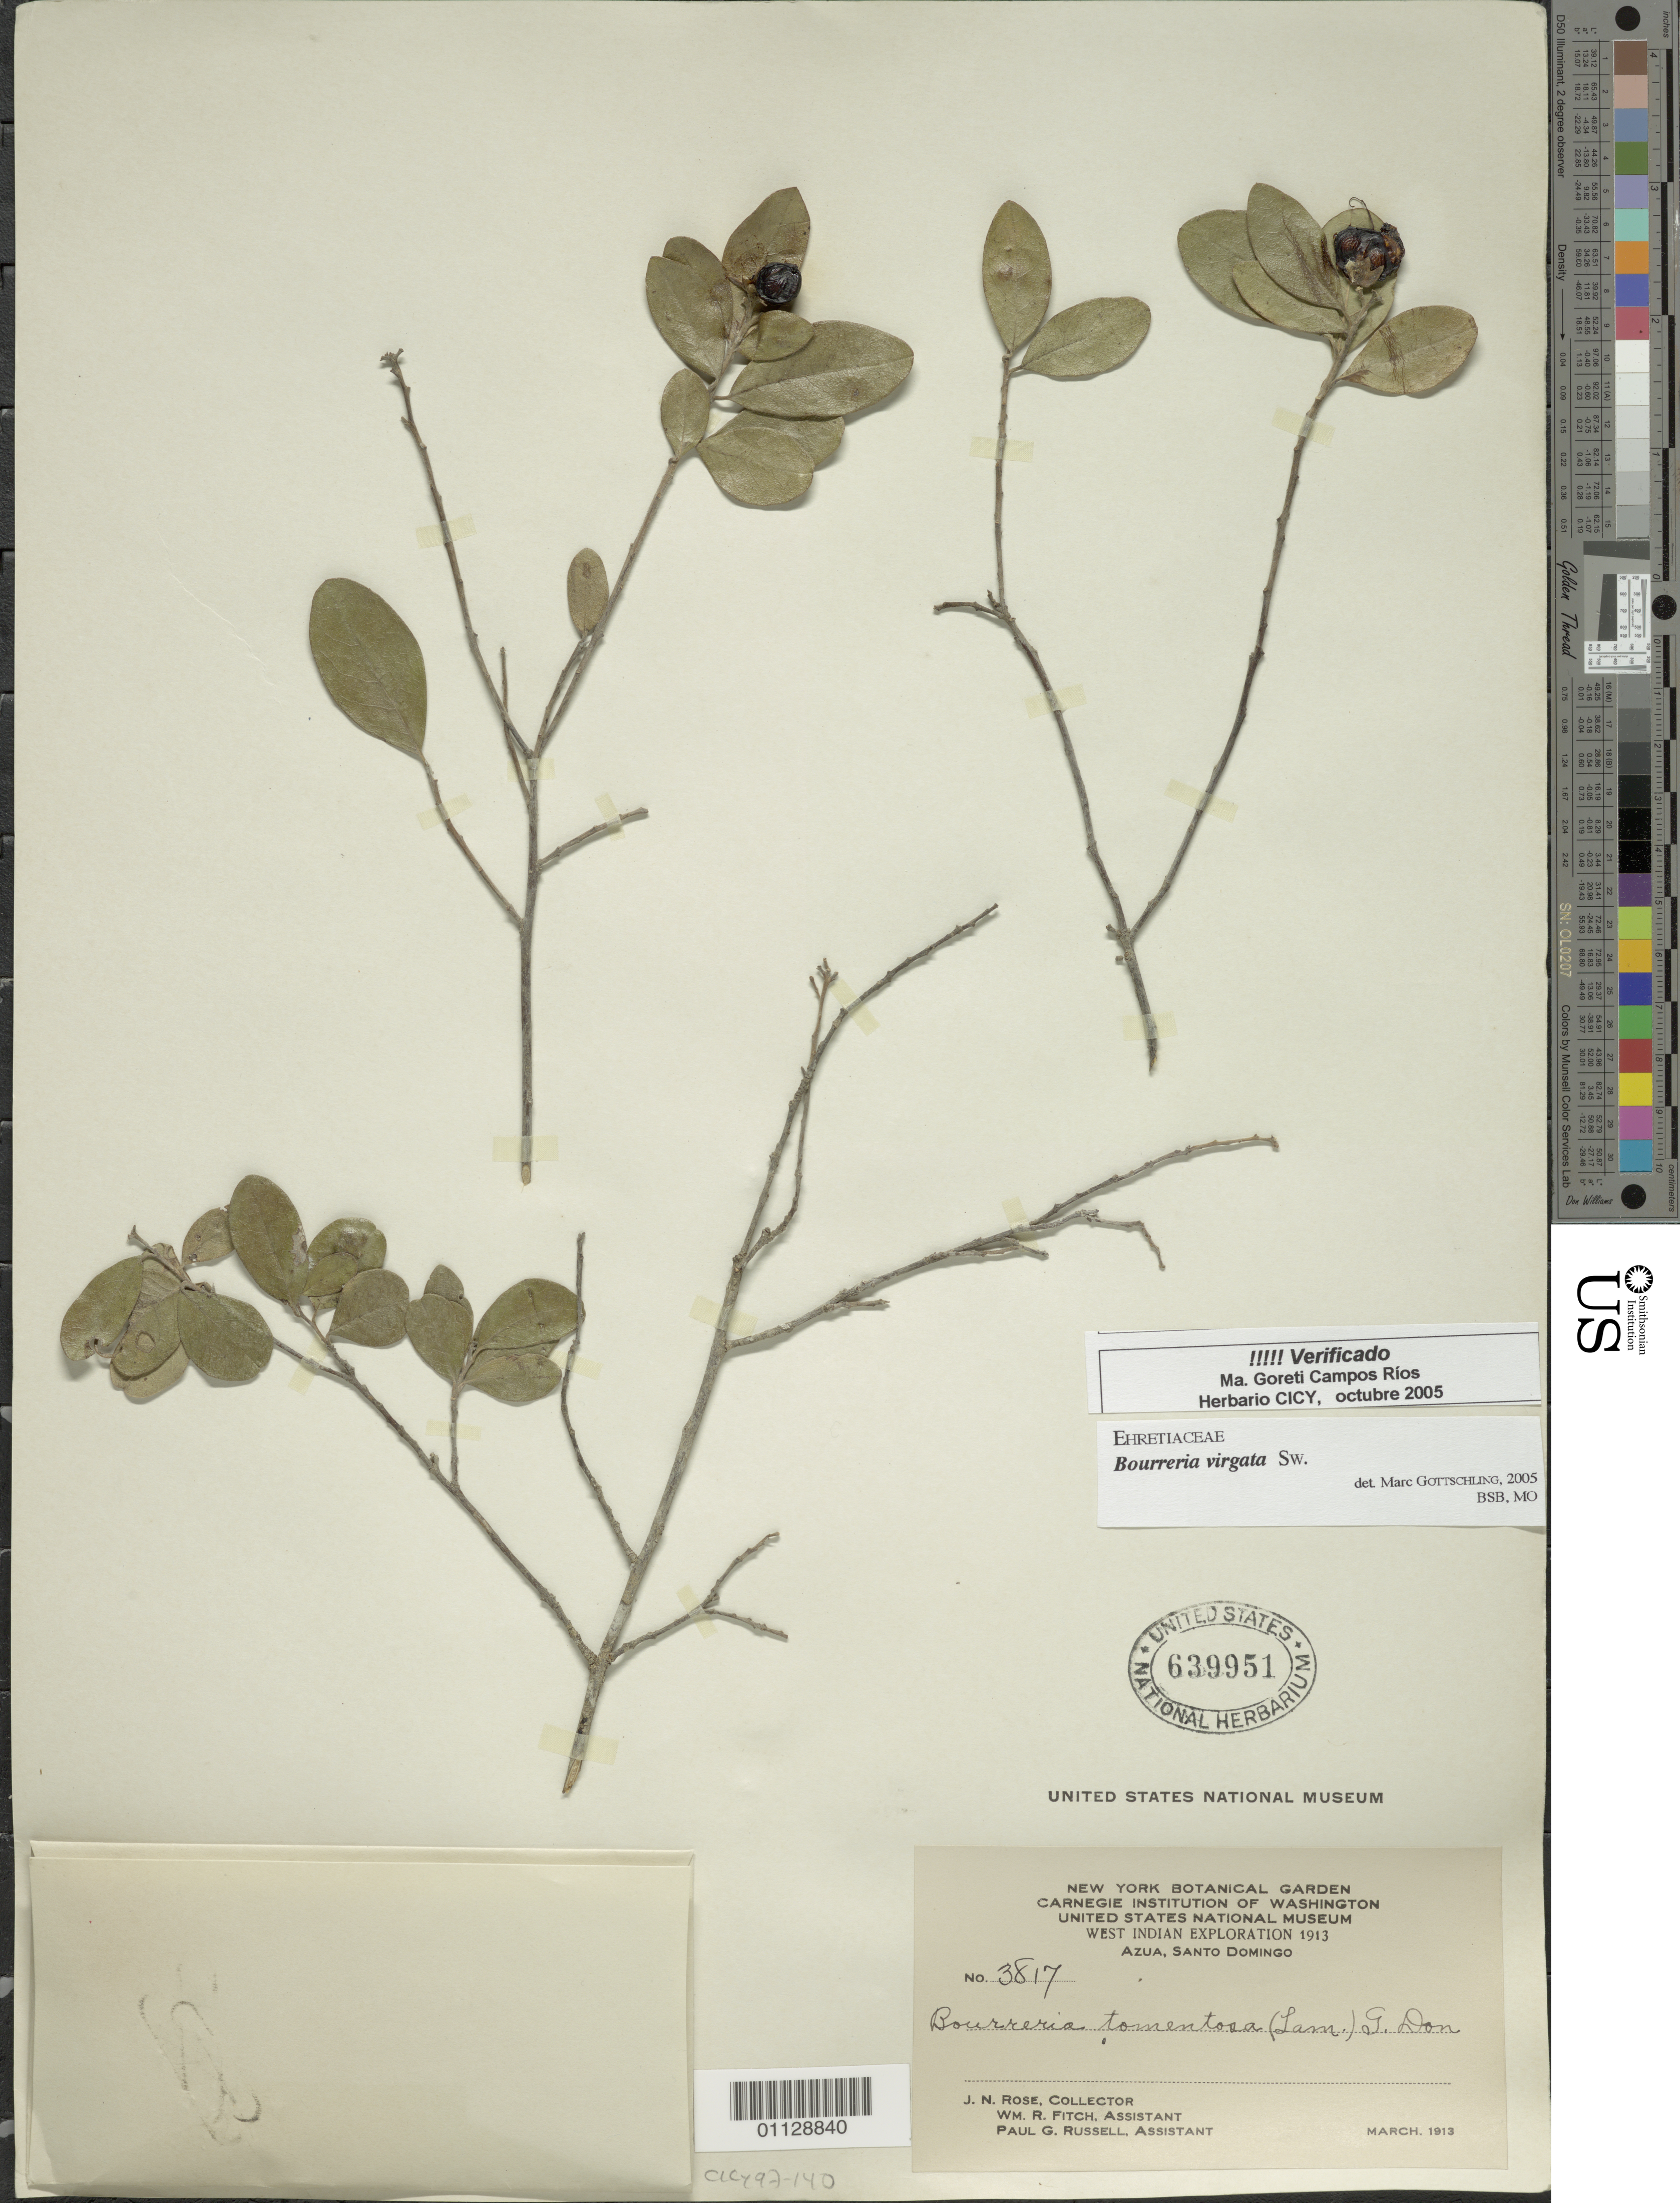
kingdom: Plantae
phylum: Tracheophyta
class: Magnoliopsida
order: Boraginales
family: Ehretiaceae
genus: Bourreria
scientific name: Bourreria virgata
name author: (Sw.) G. Don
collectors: J. N. Rose, W. R. Fitch & P. G. Russell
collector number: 3817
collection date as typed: Mar 1913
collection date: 1913-03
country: Dominican Republic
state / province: Azua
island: Hispaniola I.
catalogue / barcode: US 639951